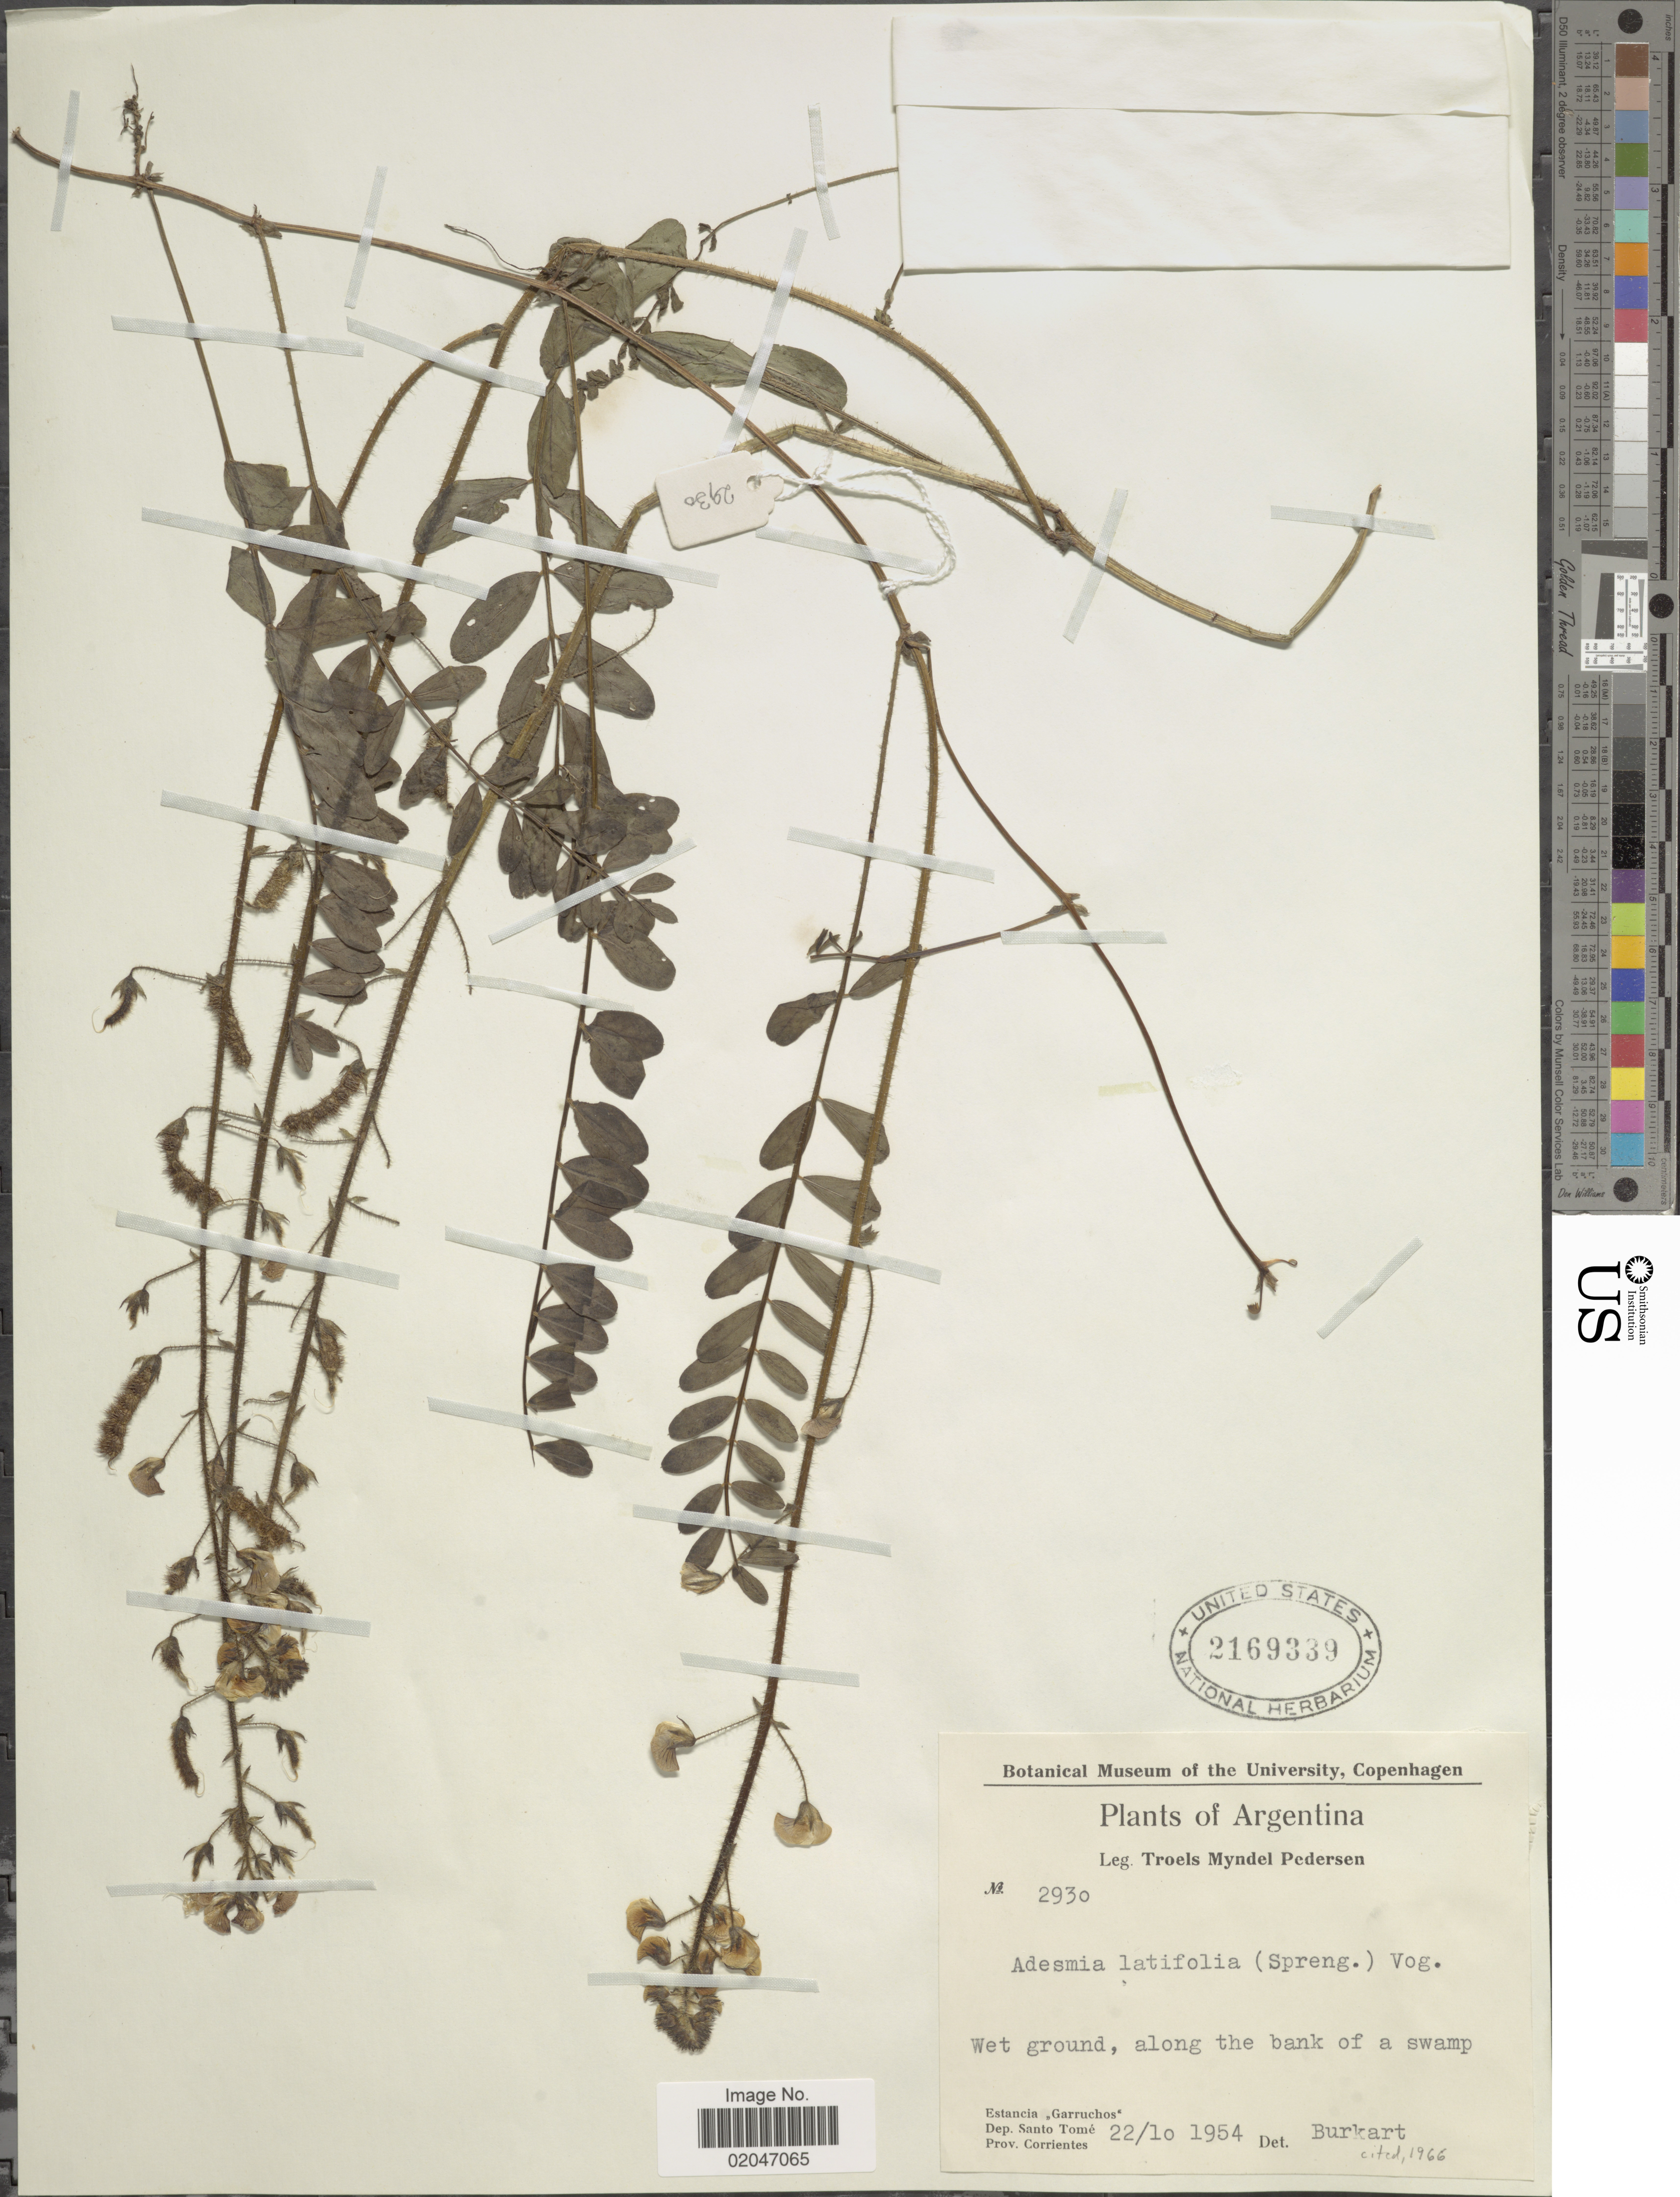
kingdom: Plantae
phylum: Tracheophyta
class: Magnoliopsida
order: Fabales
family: Fabaceae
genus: Adesmia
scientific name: Adesmia latifolia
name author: (Spreng.) Vogel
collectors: T. Pederson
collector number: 2930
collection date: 1954-10-22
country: Argentina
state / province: Corrientes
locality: Wet ground, along the bank of a swamp, Estancia "Garruchos", Dep. Santo Tome.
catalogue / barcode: US 2169339